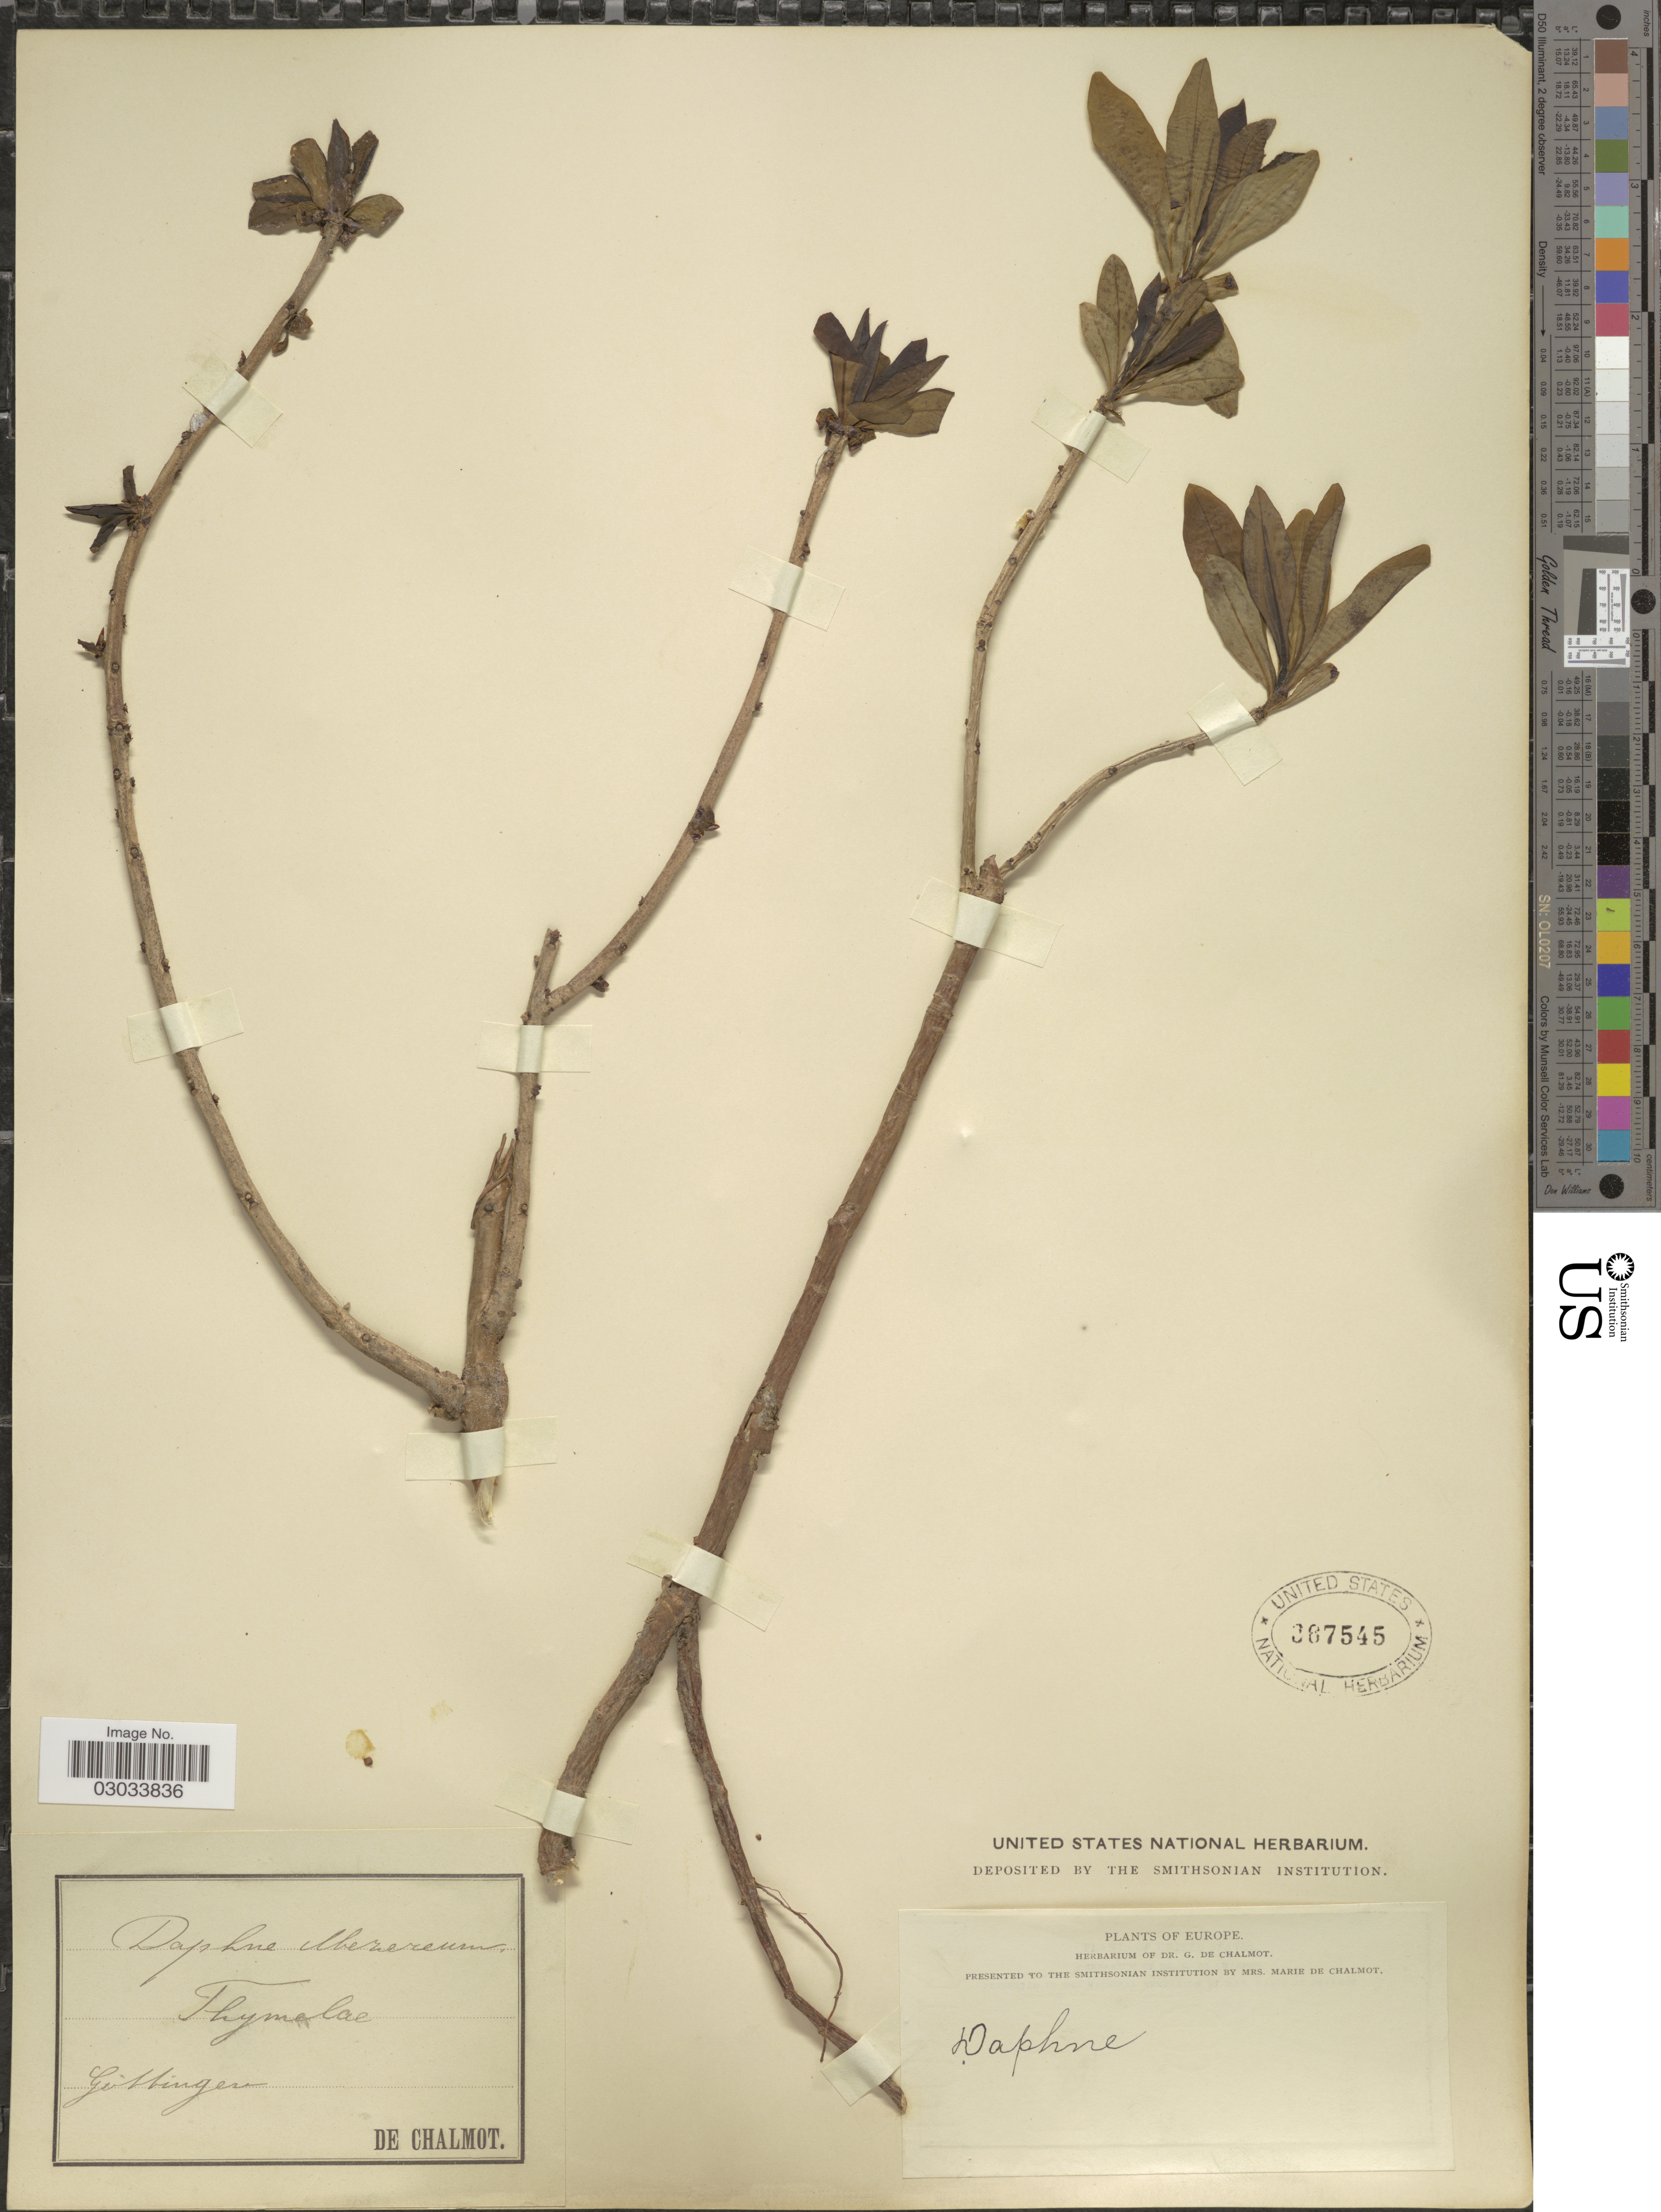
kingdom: Plantae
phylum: Tracheophyta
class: Magnoliopsida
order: Malvales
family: Thymelaeaceae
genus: Daphne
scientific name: Daphne mezereum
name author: L.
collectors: G. de Chalmot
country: Germany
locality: Europe. Gottingen.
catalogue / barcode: US 367545